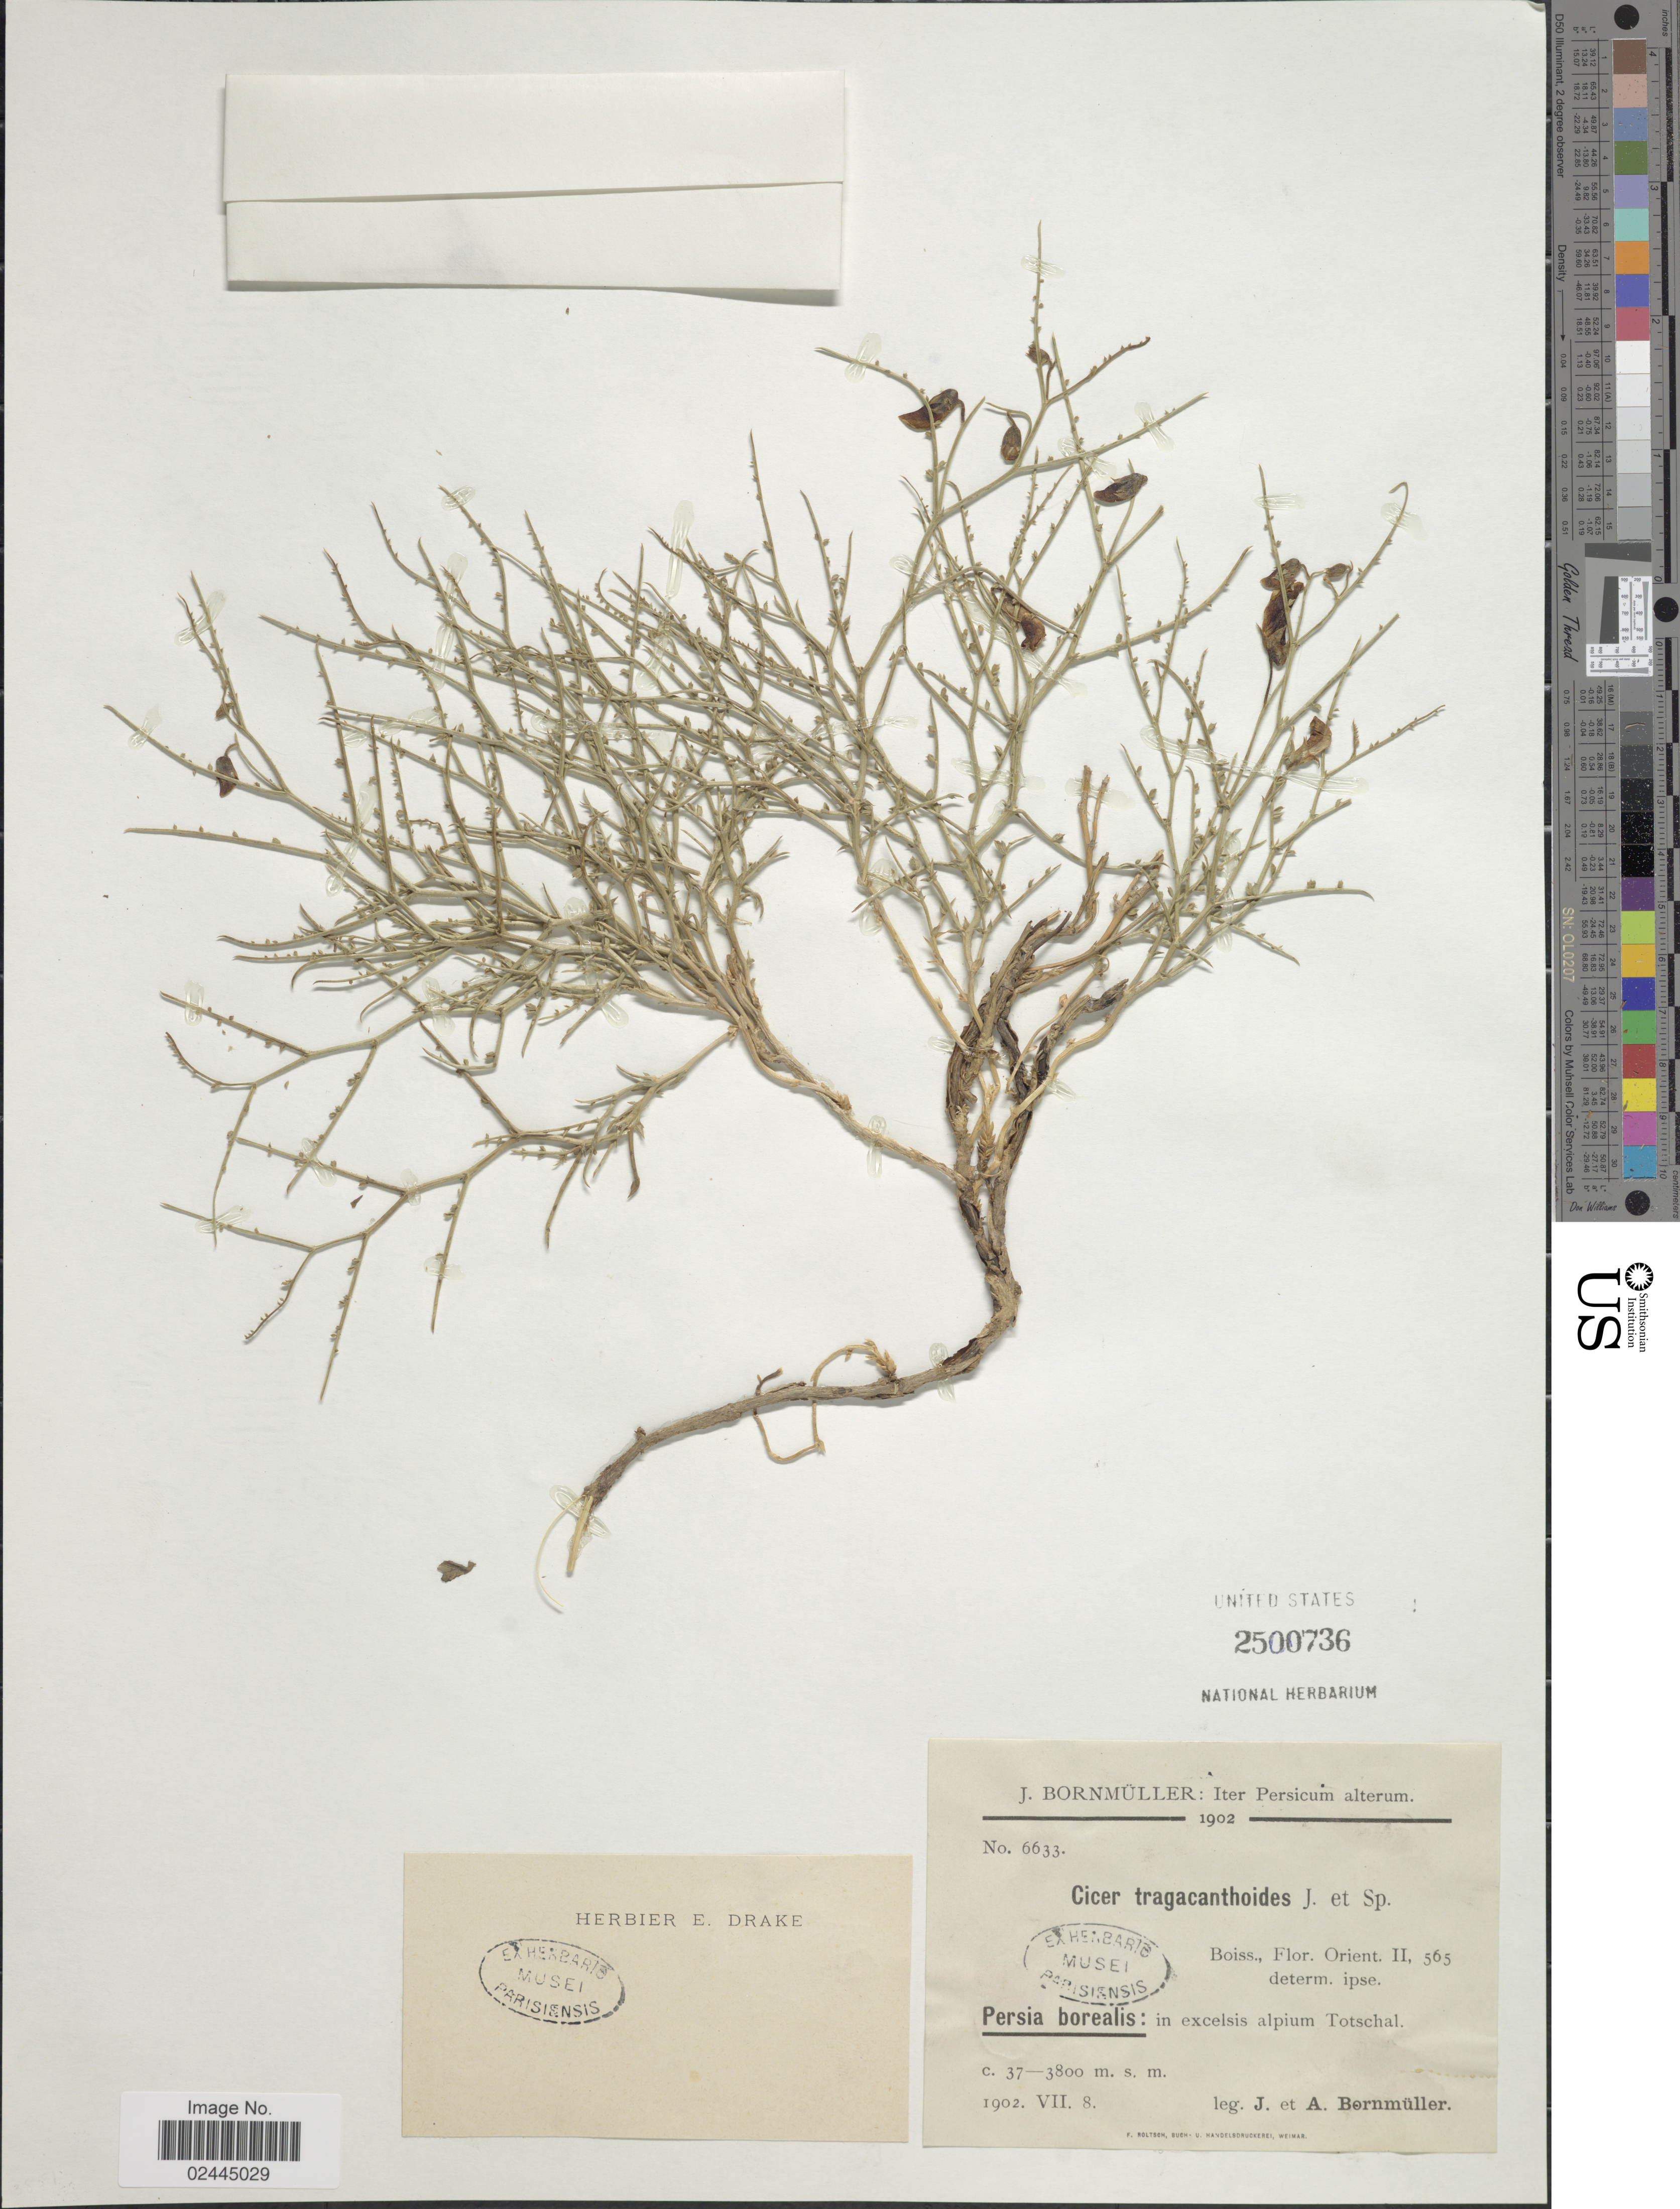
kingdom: Plantae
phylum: Tracheophyta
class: Magnoliopsida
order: Fabales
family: Fabaceae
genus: Cicer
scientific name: Cicer tragacanthoides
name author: Jaub. & Spach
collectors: J. Bornmüller & A. Bornmüller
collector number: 6633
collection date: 1902-07-08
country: Iran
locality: Persia borealis: in excelsis alpium Totschal. Persicum alterum.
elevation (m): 3700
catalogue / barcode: US 2500736